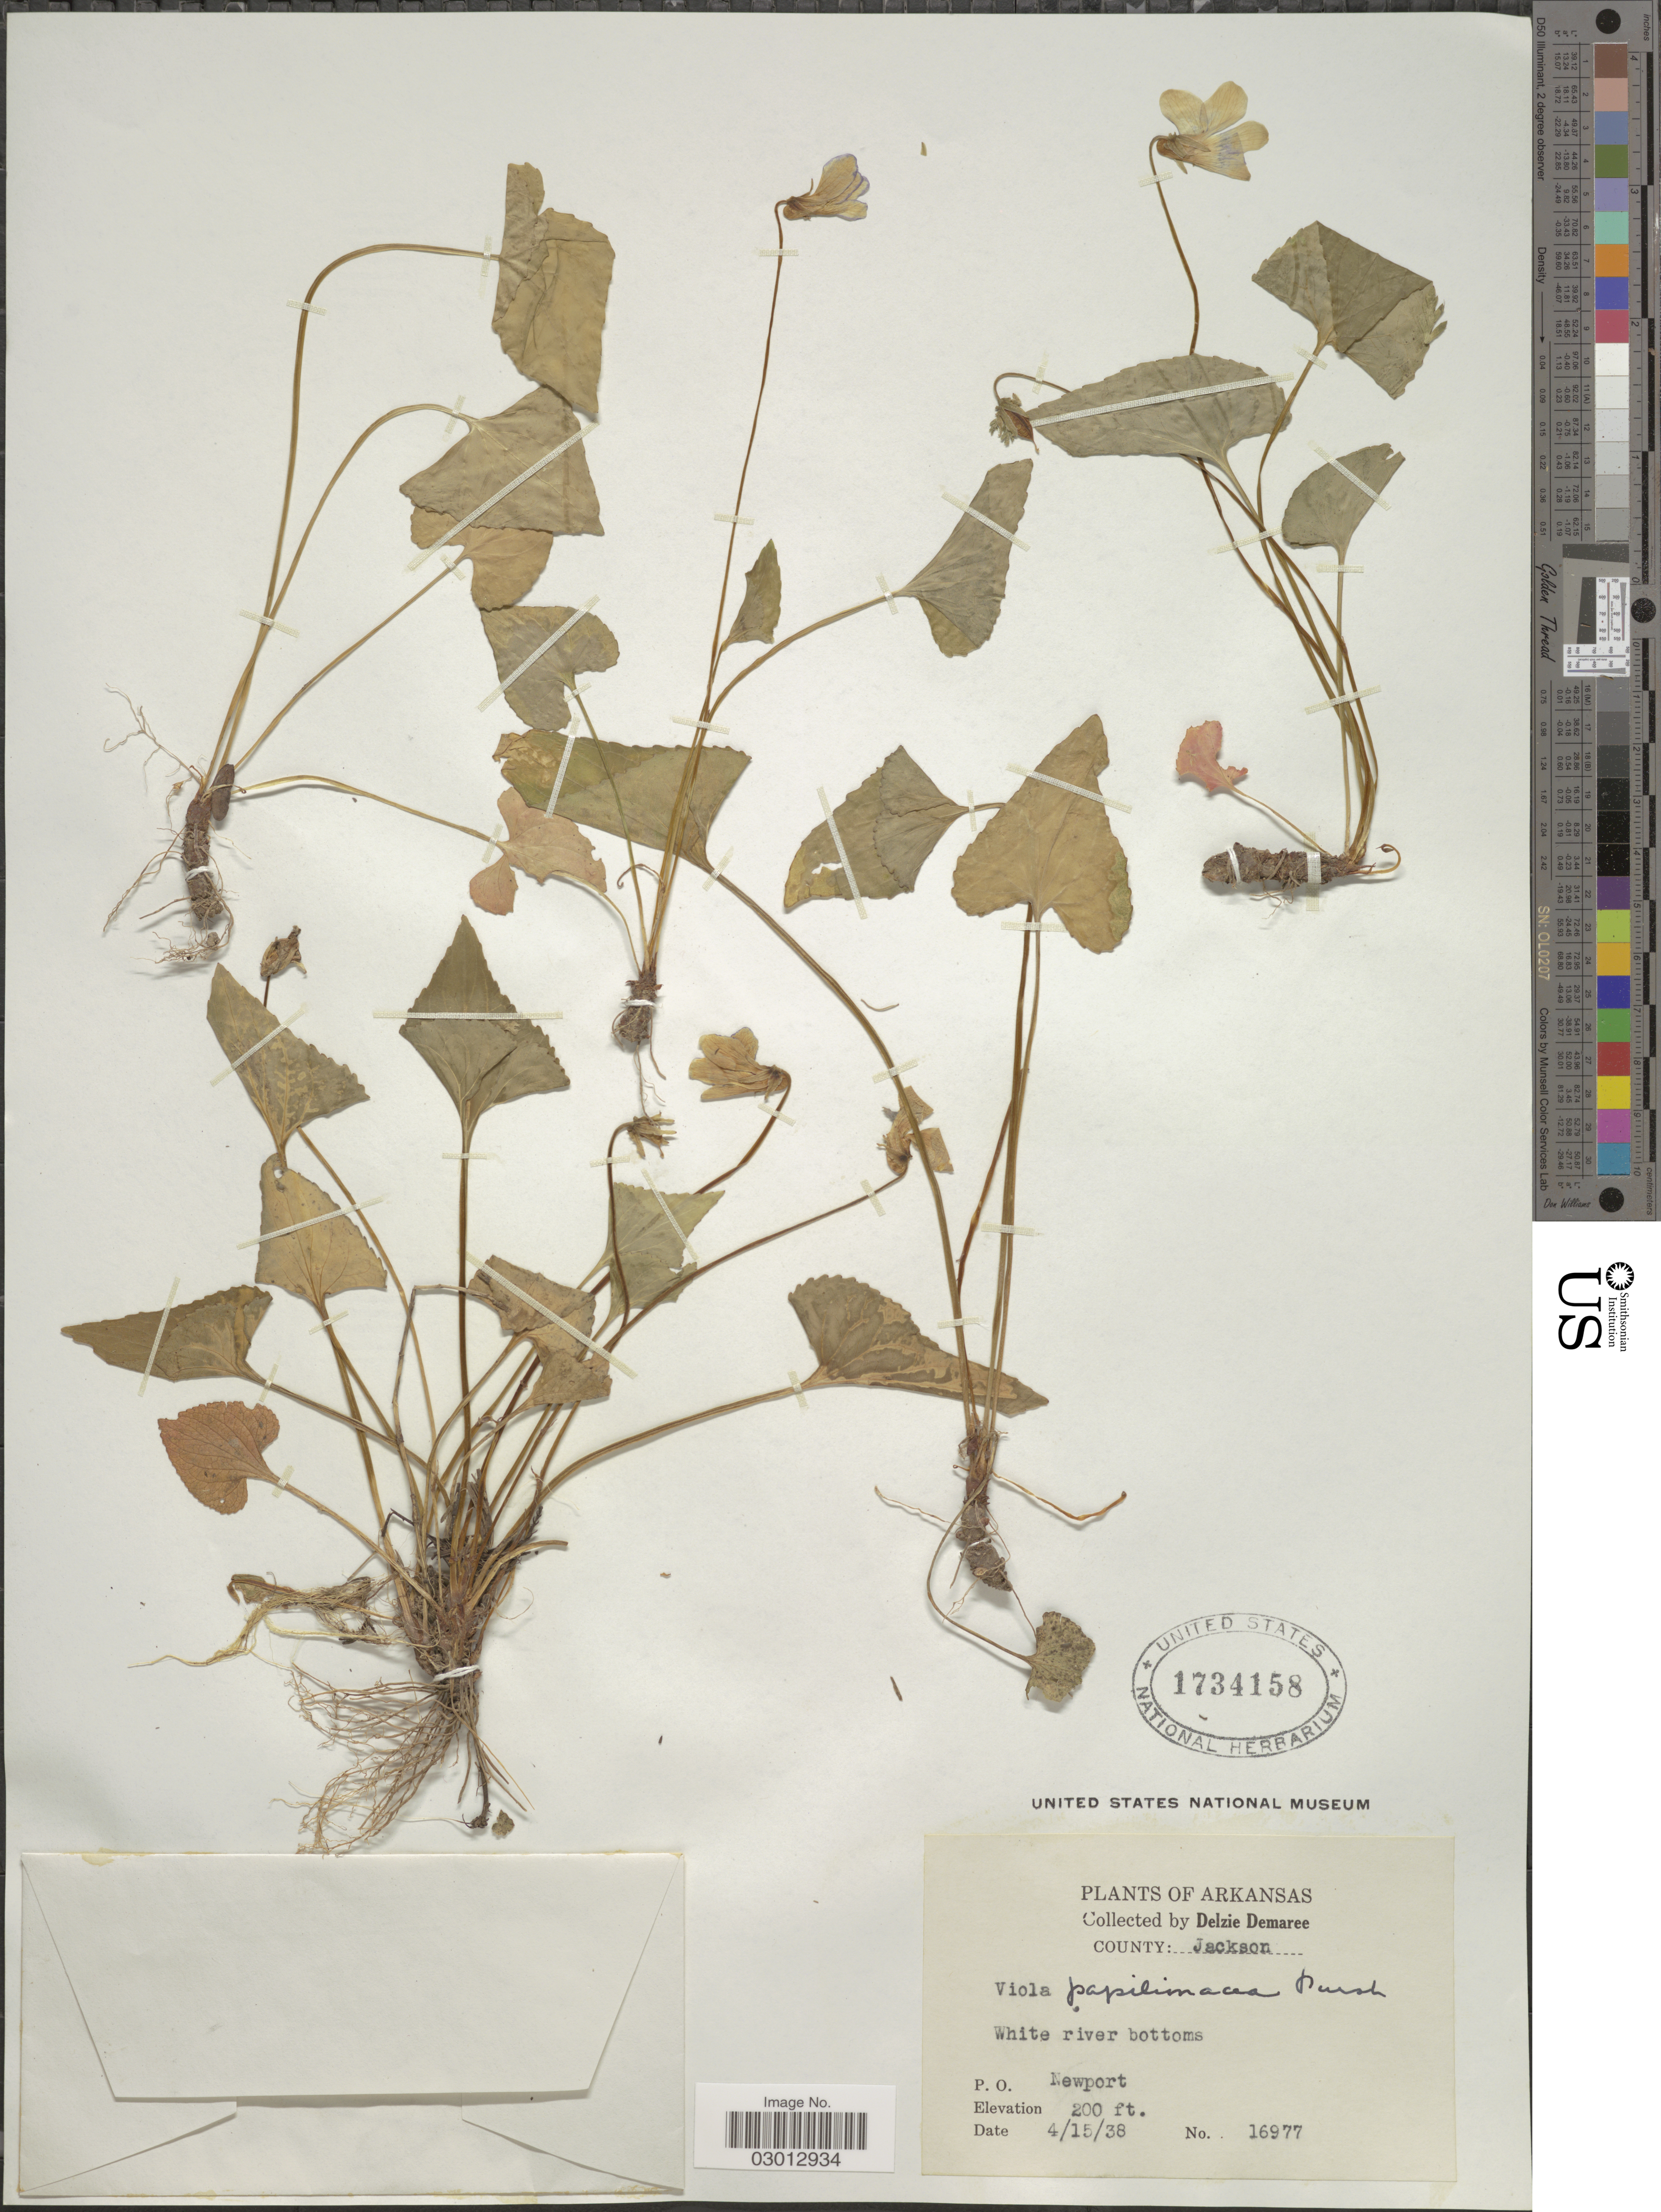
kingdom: Plantae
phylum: Tracheophyta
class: Magnoliopsida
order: Malpighiales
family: Violaceae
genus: Viola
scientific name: Viola papilionacea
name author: Pursh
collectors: D. Demaree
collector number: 16977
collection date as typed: Transcribed d/m/y: 15/4/38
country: United States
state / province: Arkansas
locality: County: Jackson. White river bottoms. P. O. Newport.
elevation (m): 61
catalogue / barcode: US 1734158